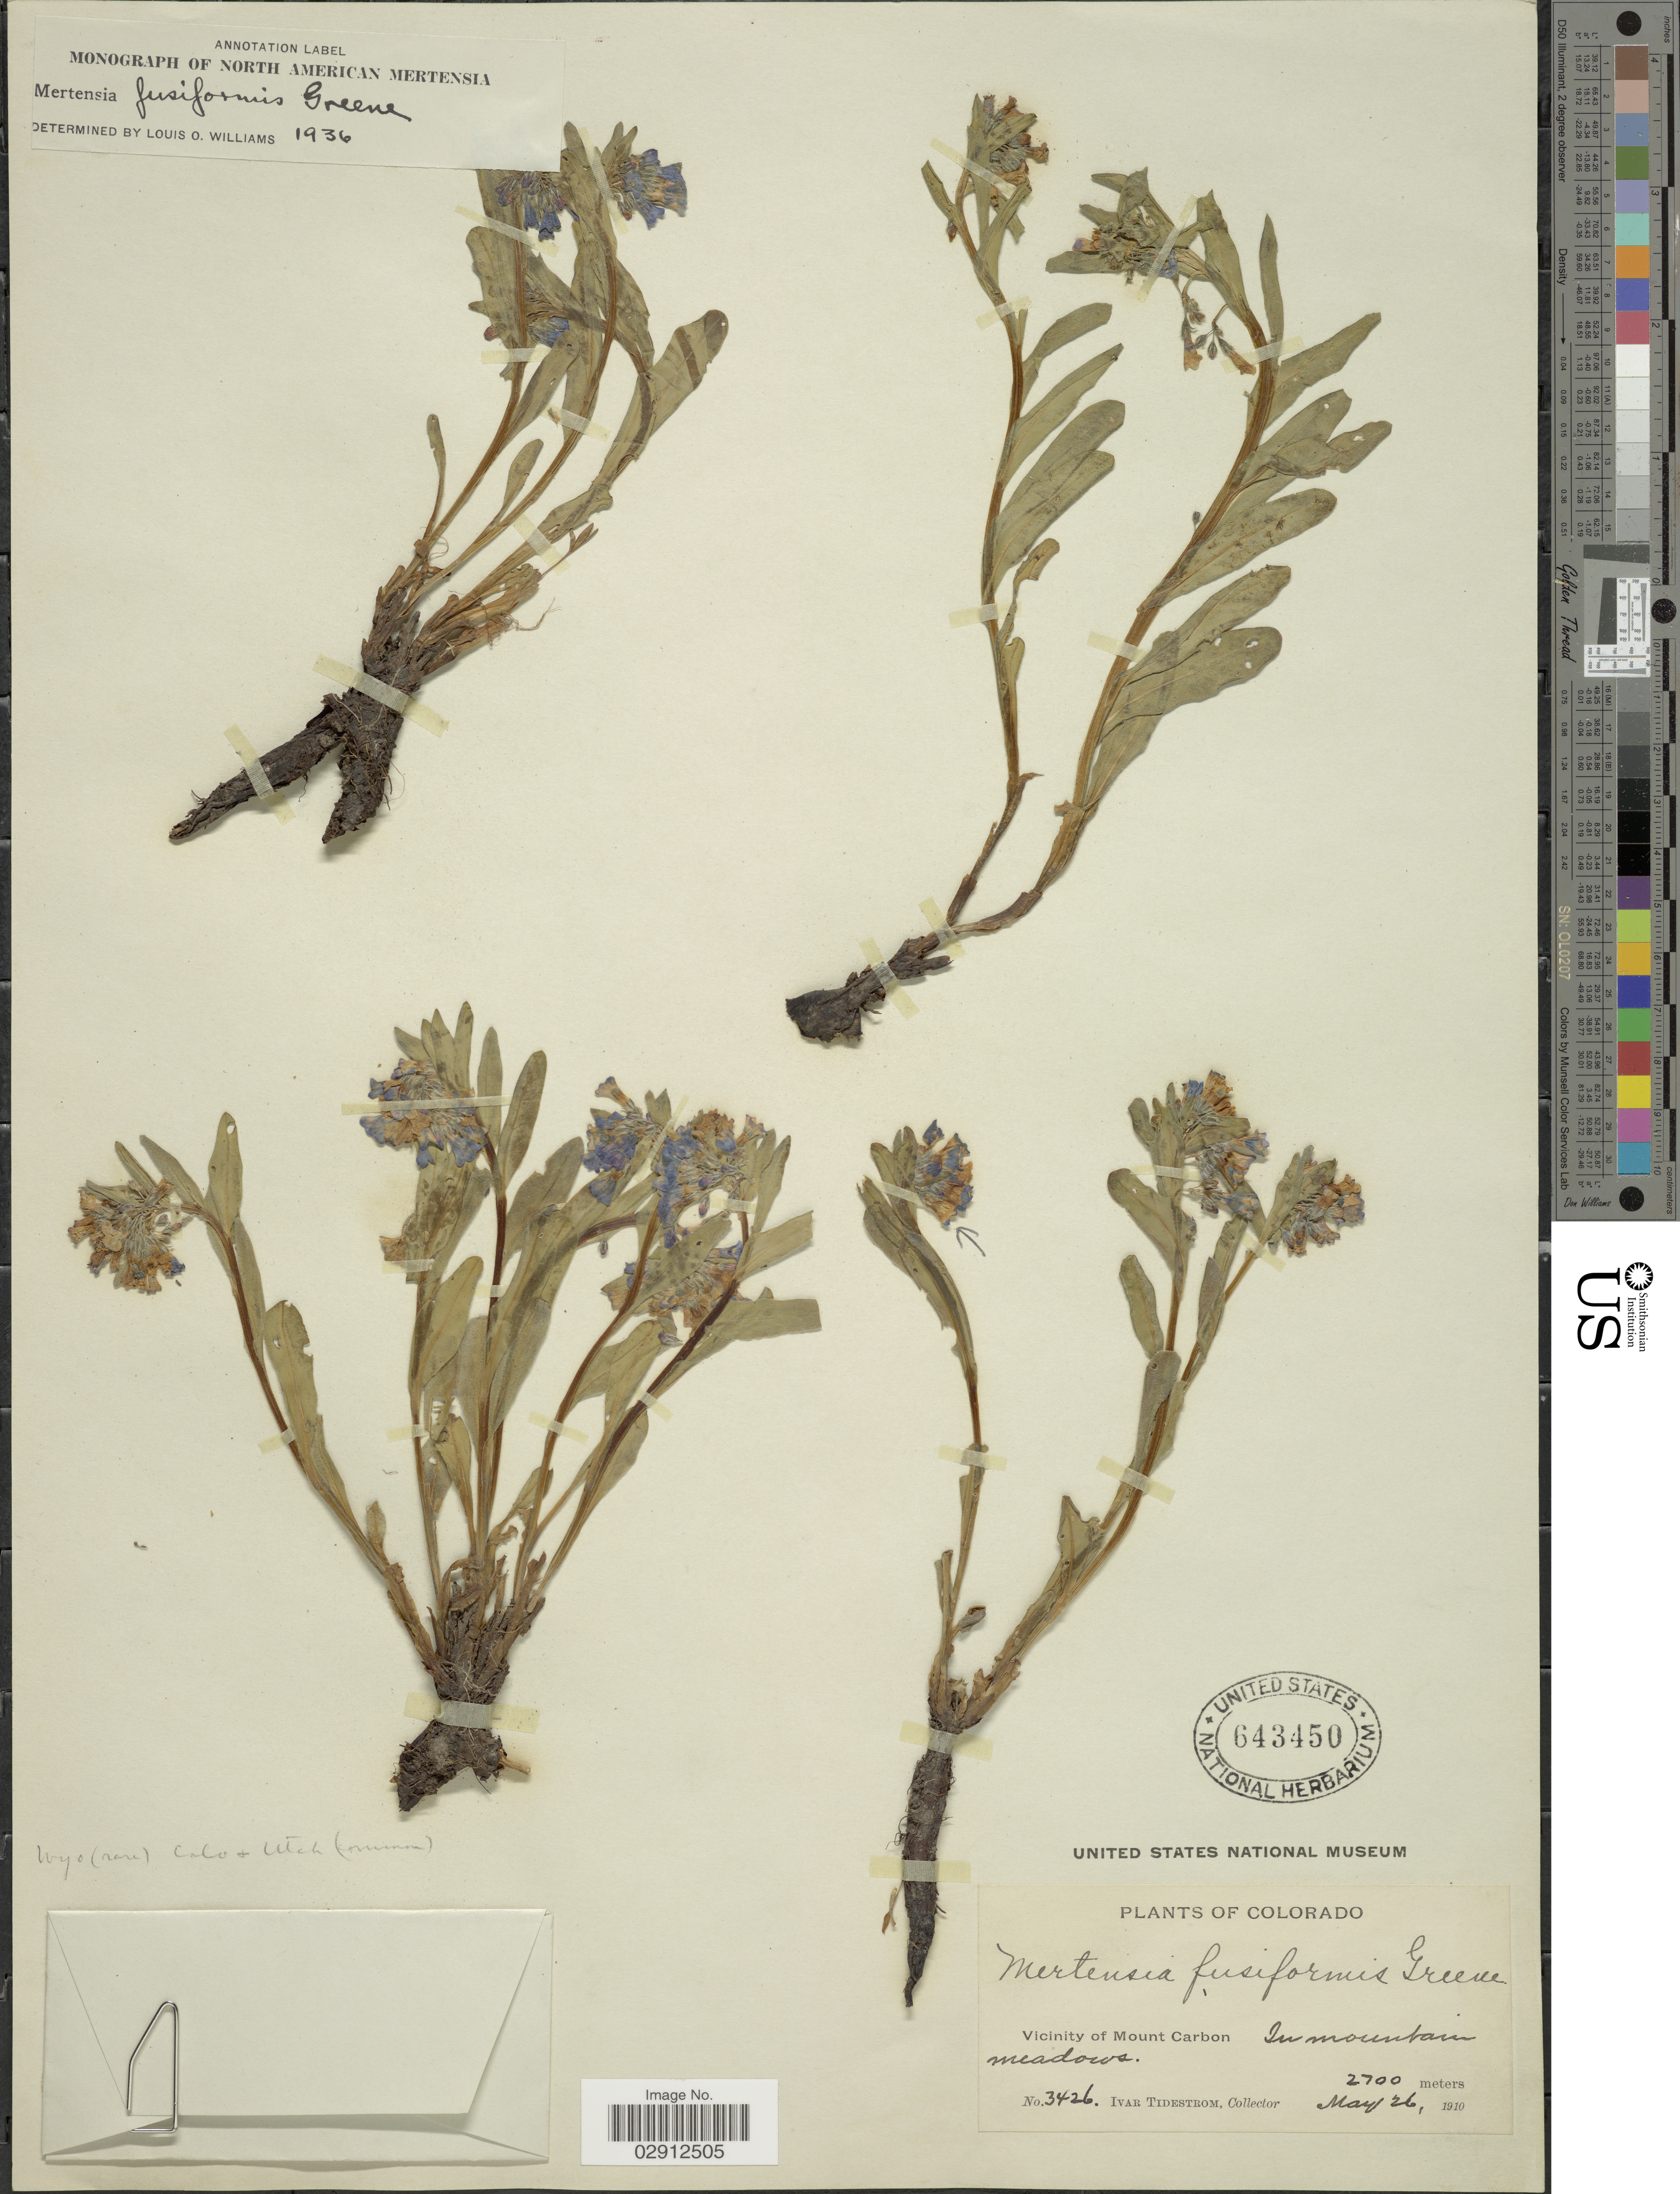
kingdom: Plantae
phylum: Tracheophyta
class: Magnoliopsida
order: Boraginales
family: Boraginaceae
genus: Mertensia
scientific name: Mertensia fusiformis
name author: Greene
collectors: I. F. Tidestrom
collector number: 3426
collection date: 1910-05-26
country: United States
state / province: Colorado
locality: Vicinity of Mount Carbon, In mountain meadows.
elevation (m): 2700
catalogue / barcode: US 643450